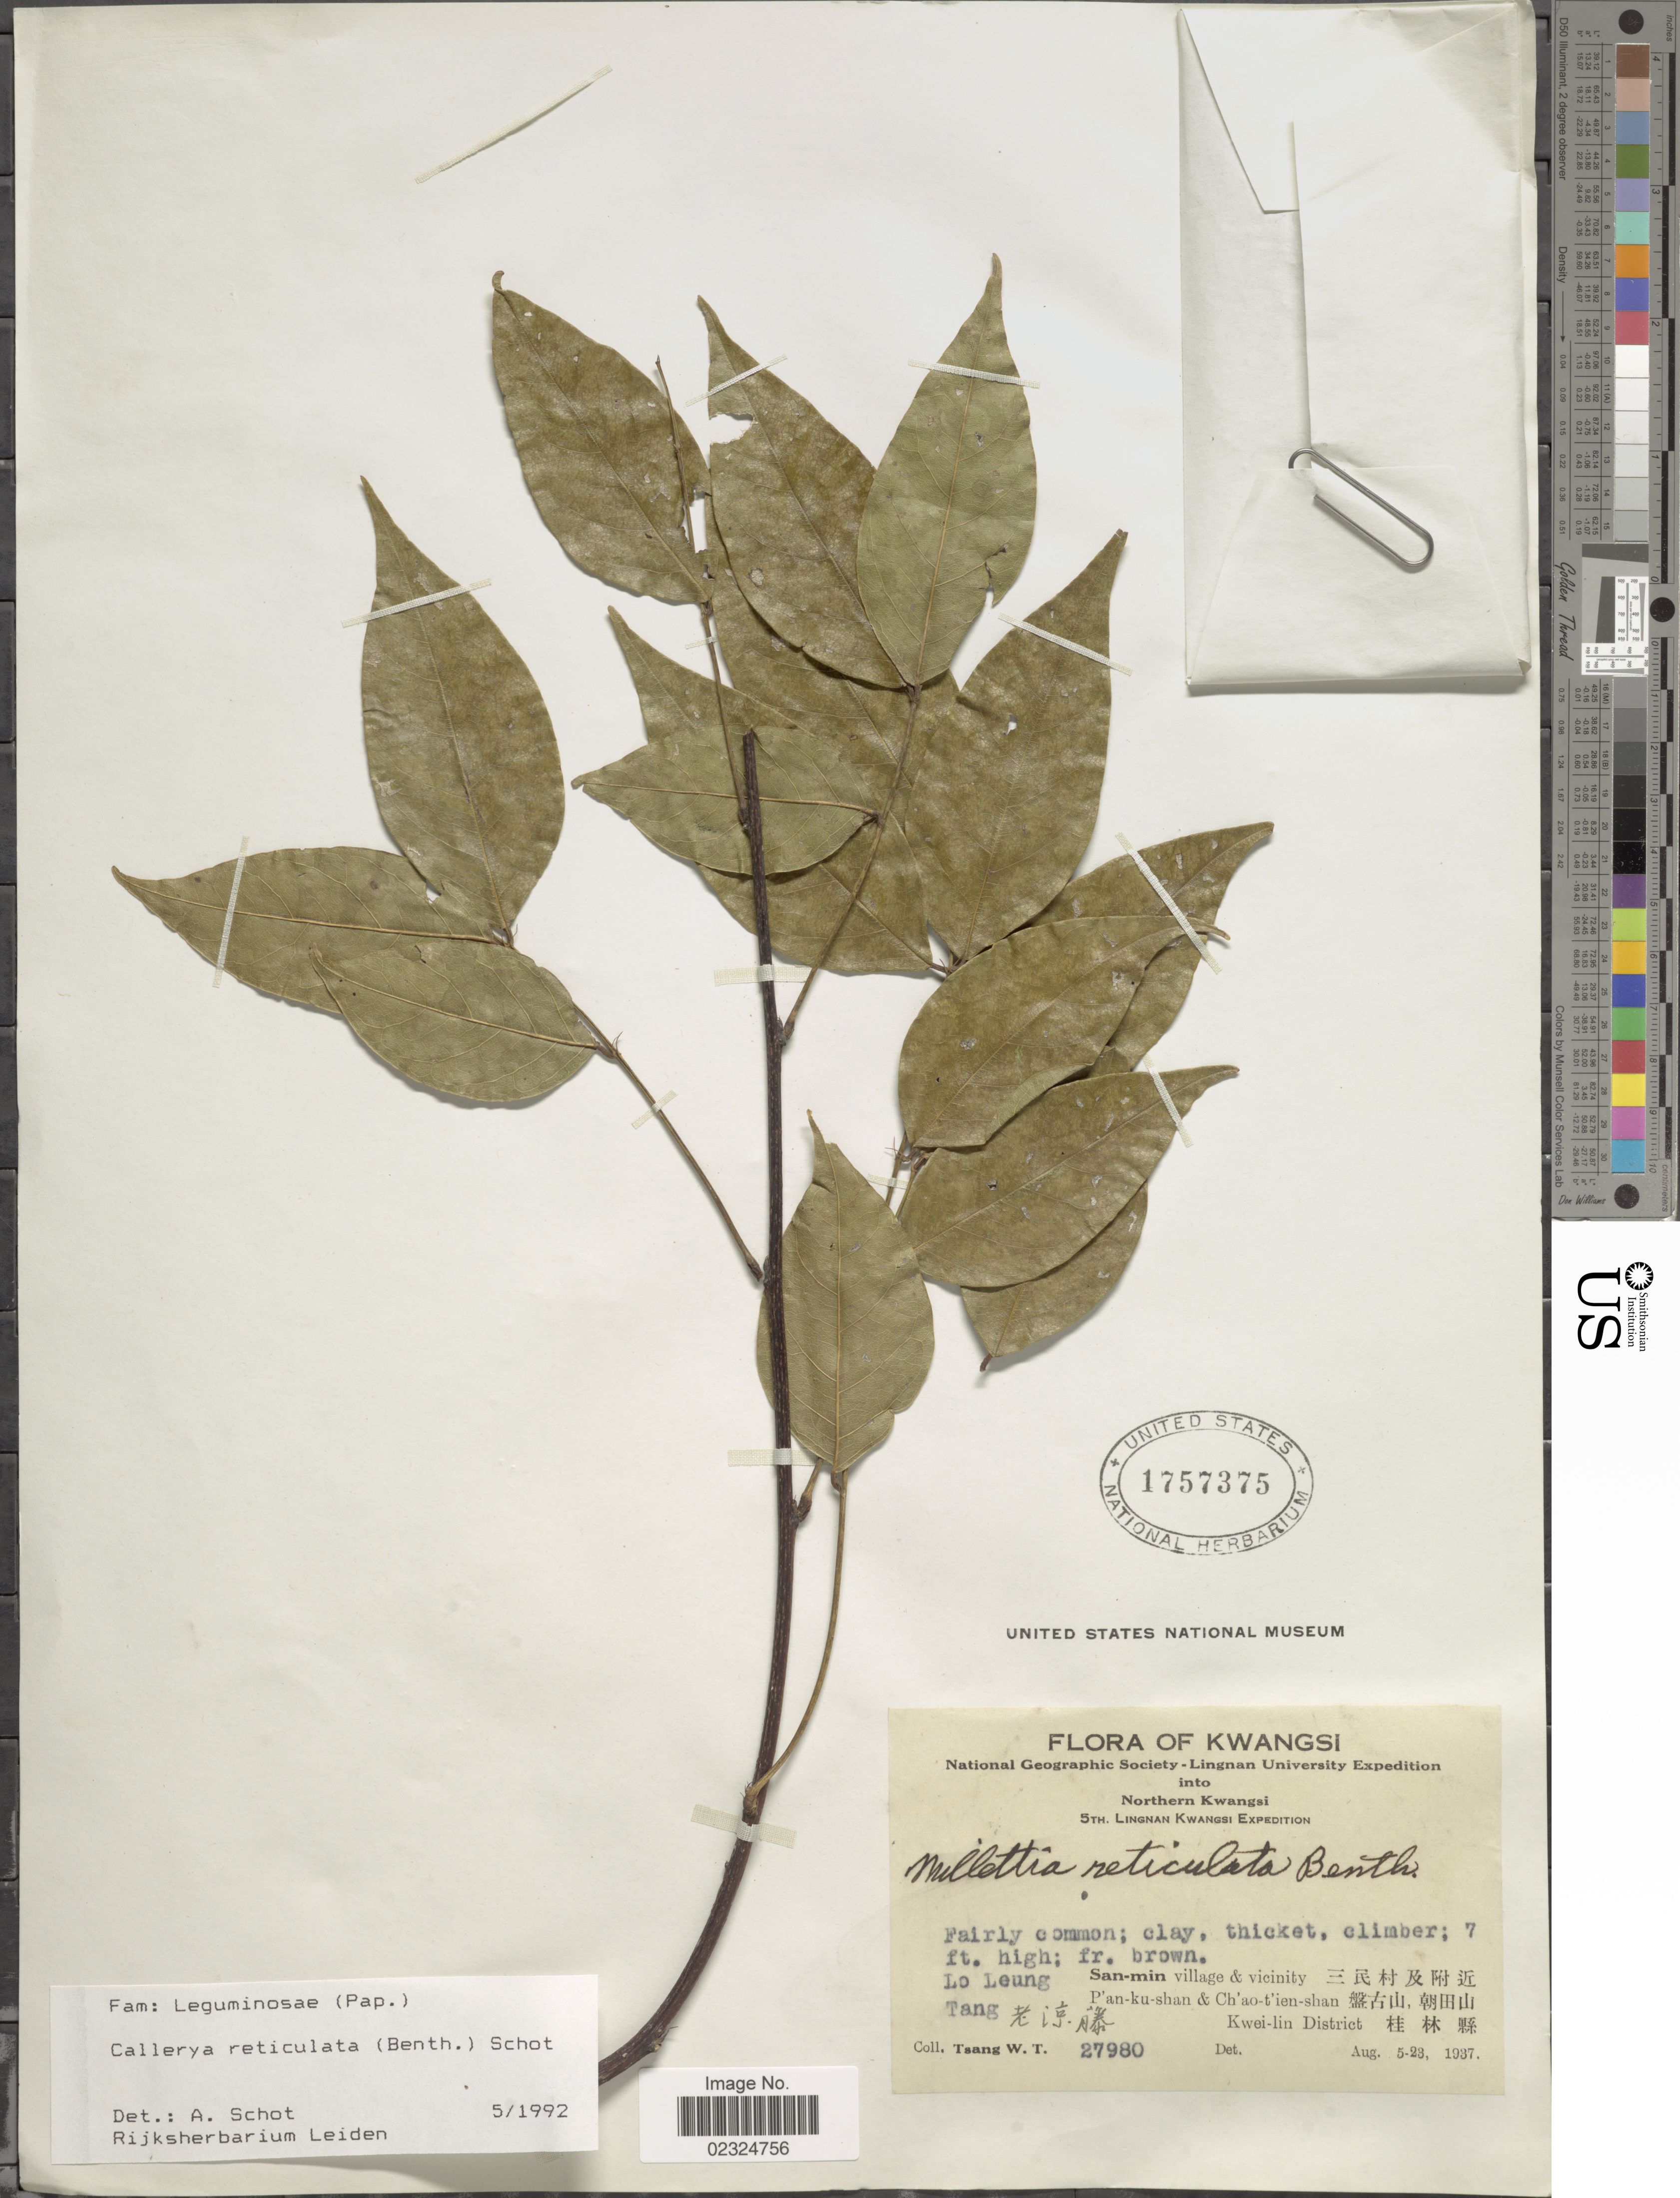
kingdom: Plantae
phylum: Tracheophyta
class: Magnoliopsida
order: Fabales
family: Fabaceae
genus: Wisteriopsis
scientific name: Wisteriopsis reticulata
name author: (Benth.) J. Compton & Schrire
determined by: Strong, Mark T., (BOT), Smithsonian Institution - National Museum of Natural History (UNITED STATES)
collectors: W. T. Tsang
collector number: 27980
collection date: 1937-08-05/1937-08-23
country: China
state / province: Guangxi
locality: Kwangsi, San-min village & vicinity P'an-ku-shan & Ch'ao t'ien-shan Kwei-Lin District. Lo Leung Tang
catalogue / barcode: US 1757375